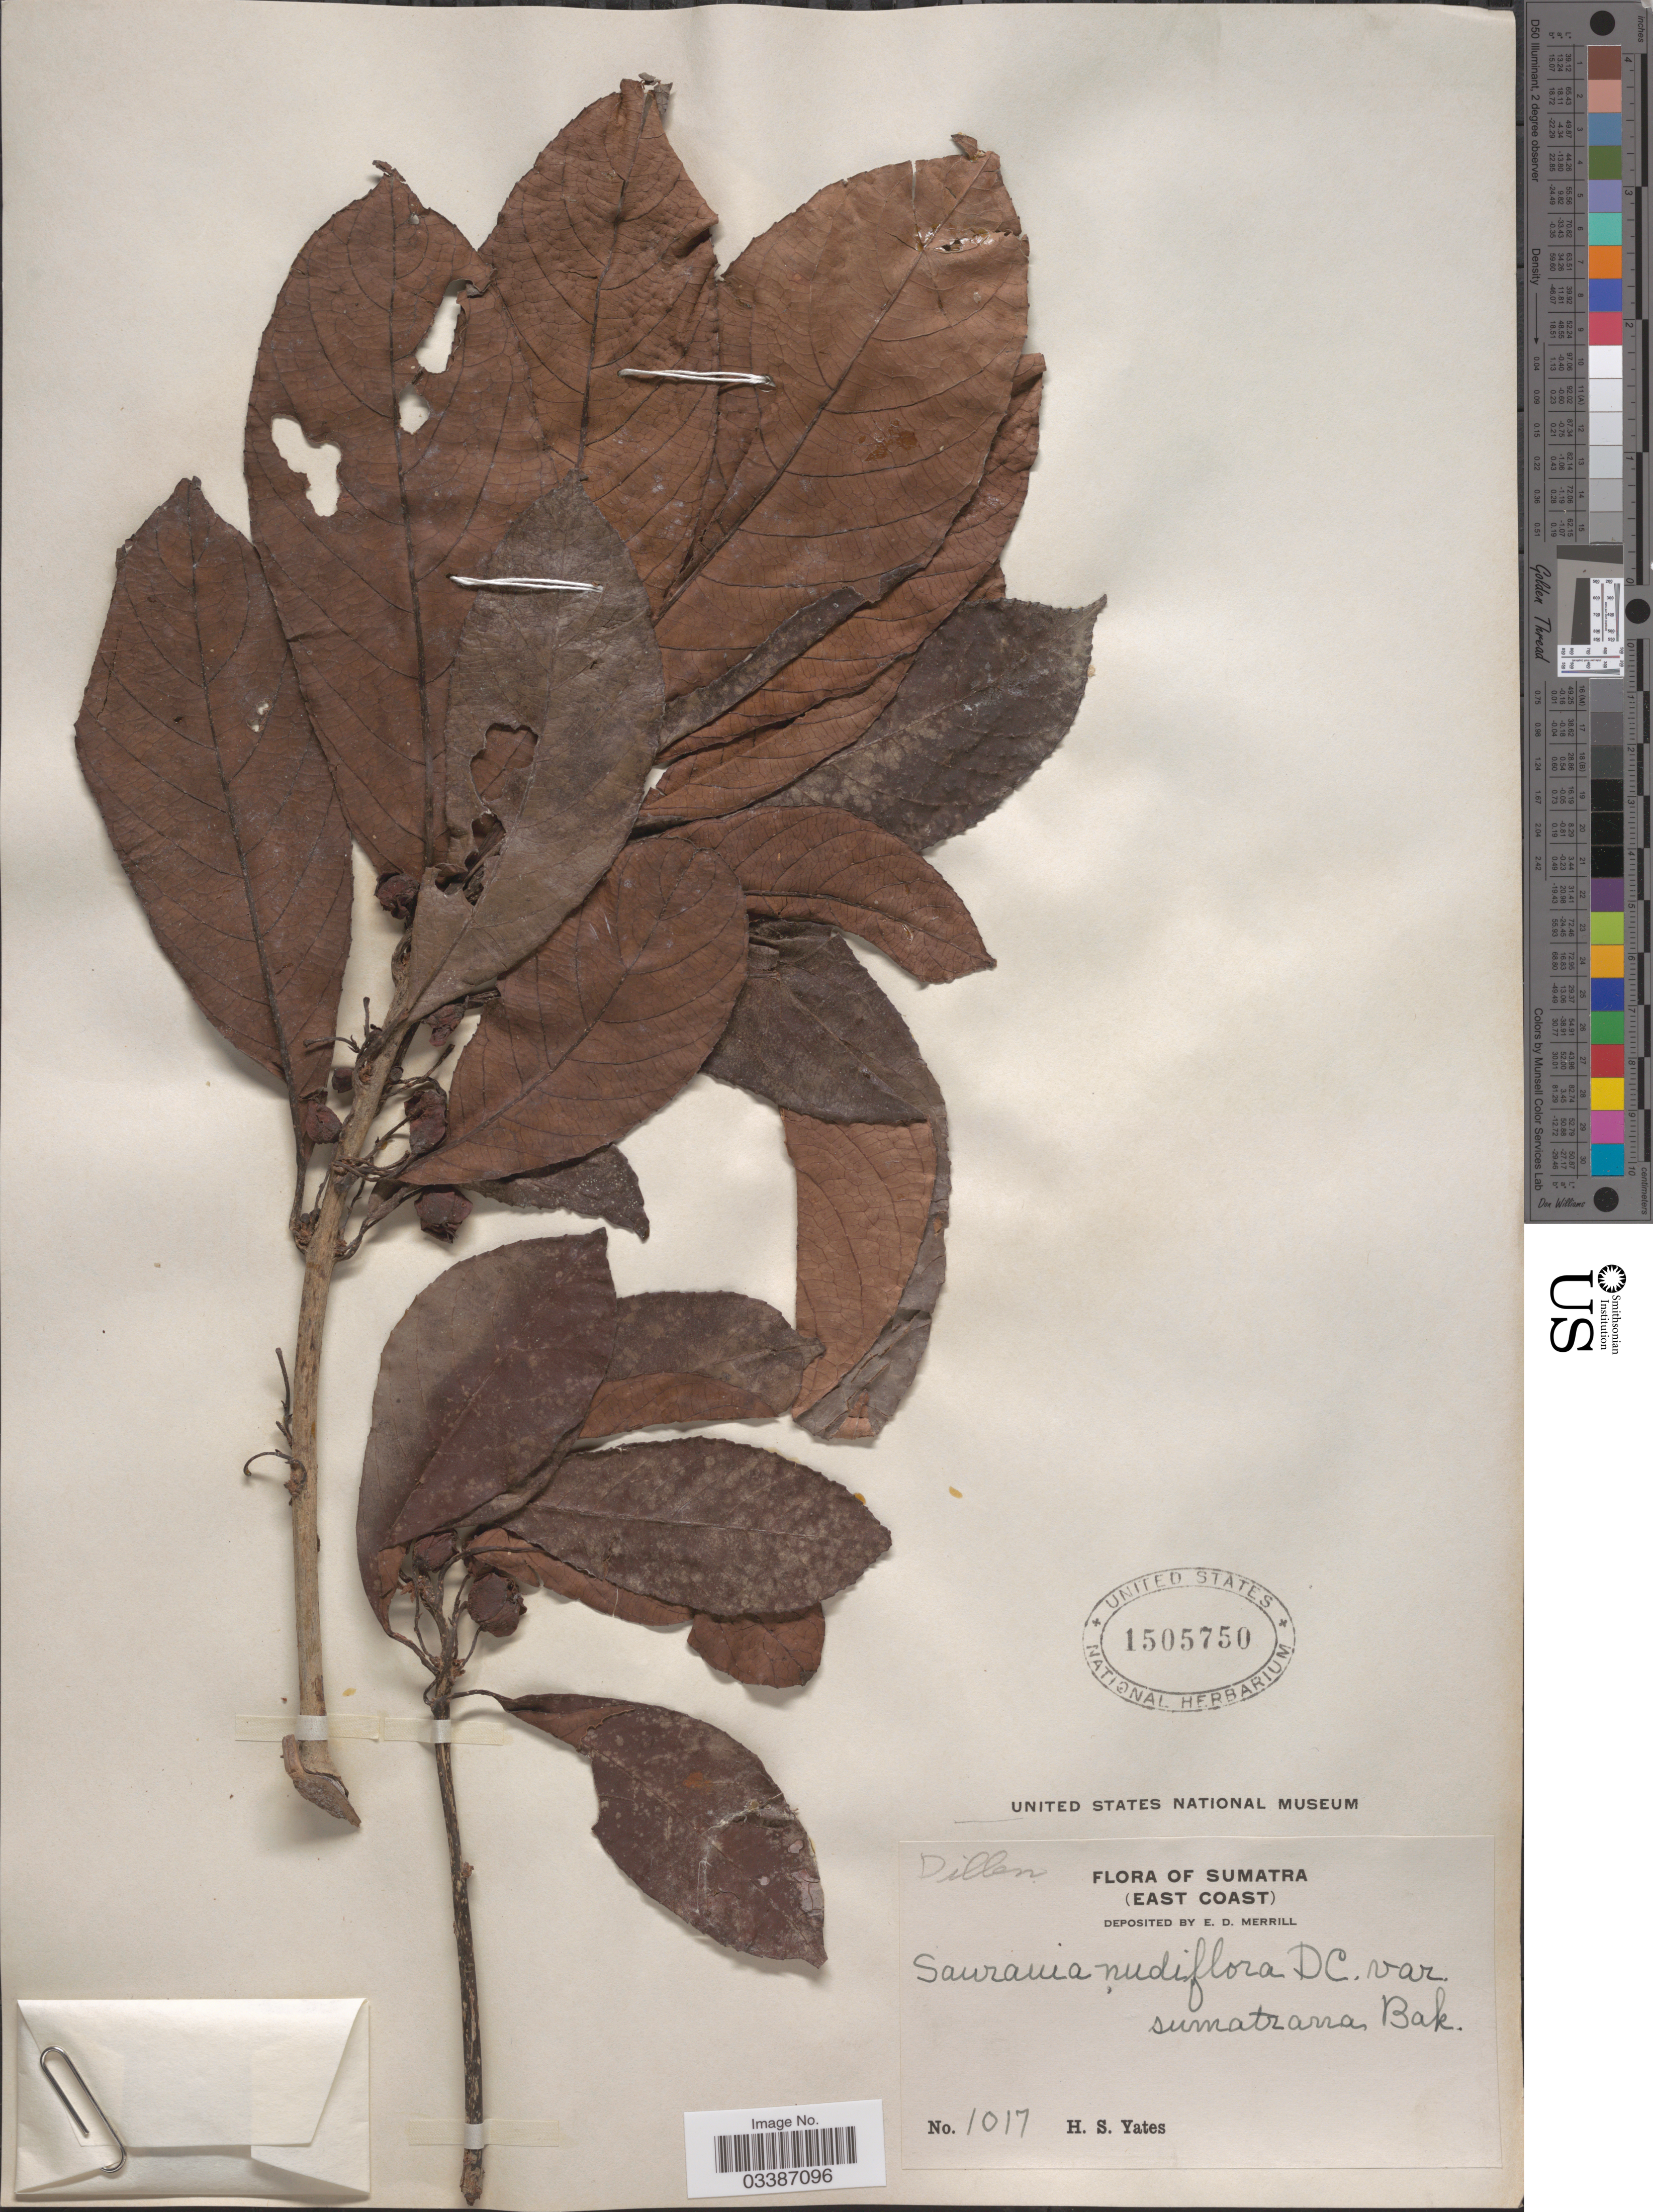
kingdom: Plantae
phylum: Tracheophyta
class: Magnoliopsida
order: Ericales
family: Actinidiaceae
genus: Saurauia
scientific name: Saurauia nudiflora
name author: DC.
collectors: H. S. Yates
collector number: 1017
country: Indonesia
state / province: Sumatra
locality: (East Coast).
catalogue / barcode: US 1505750